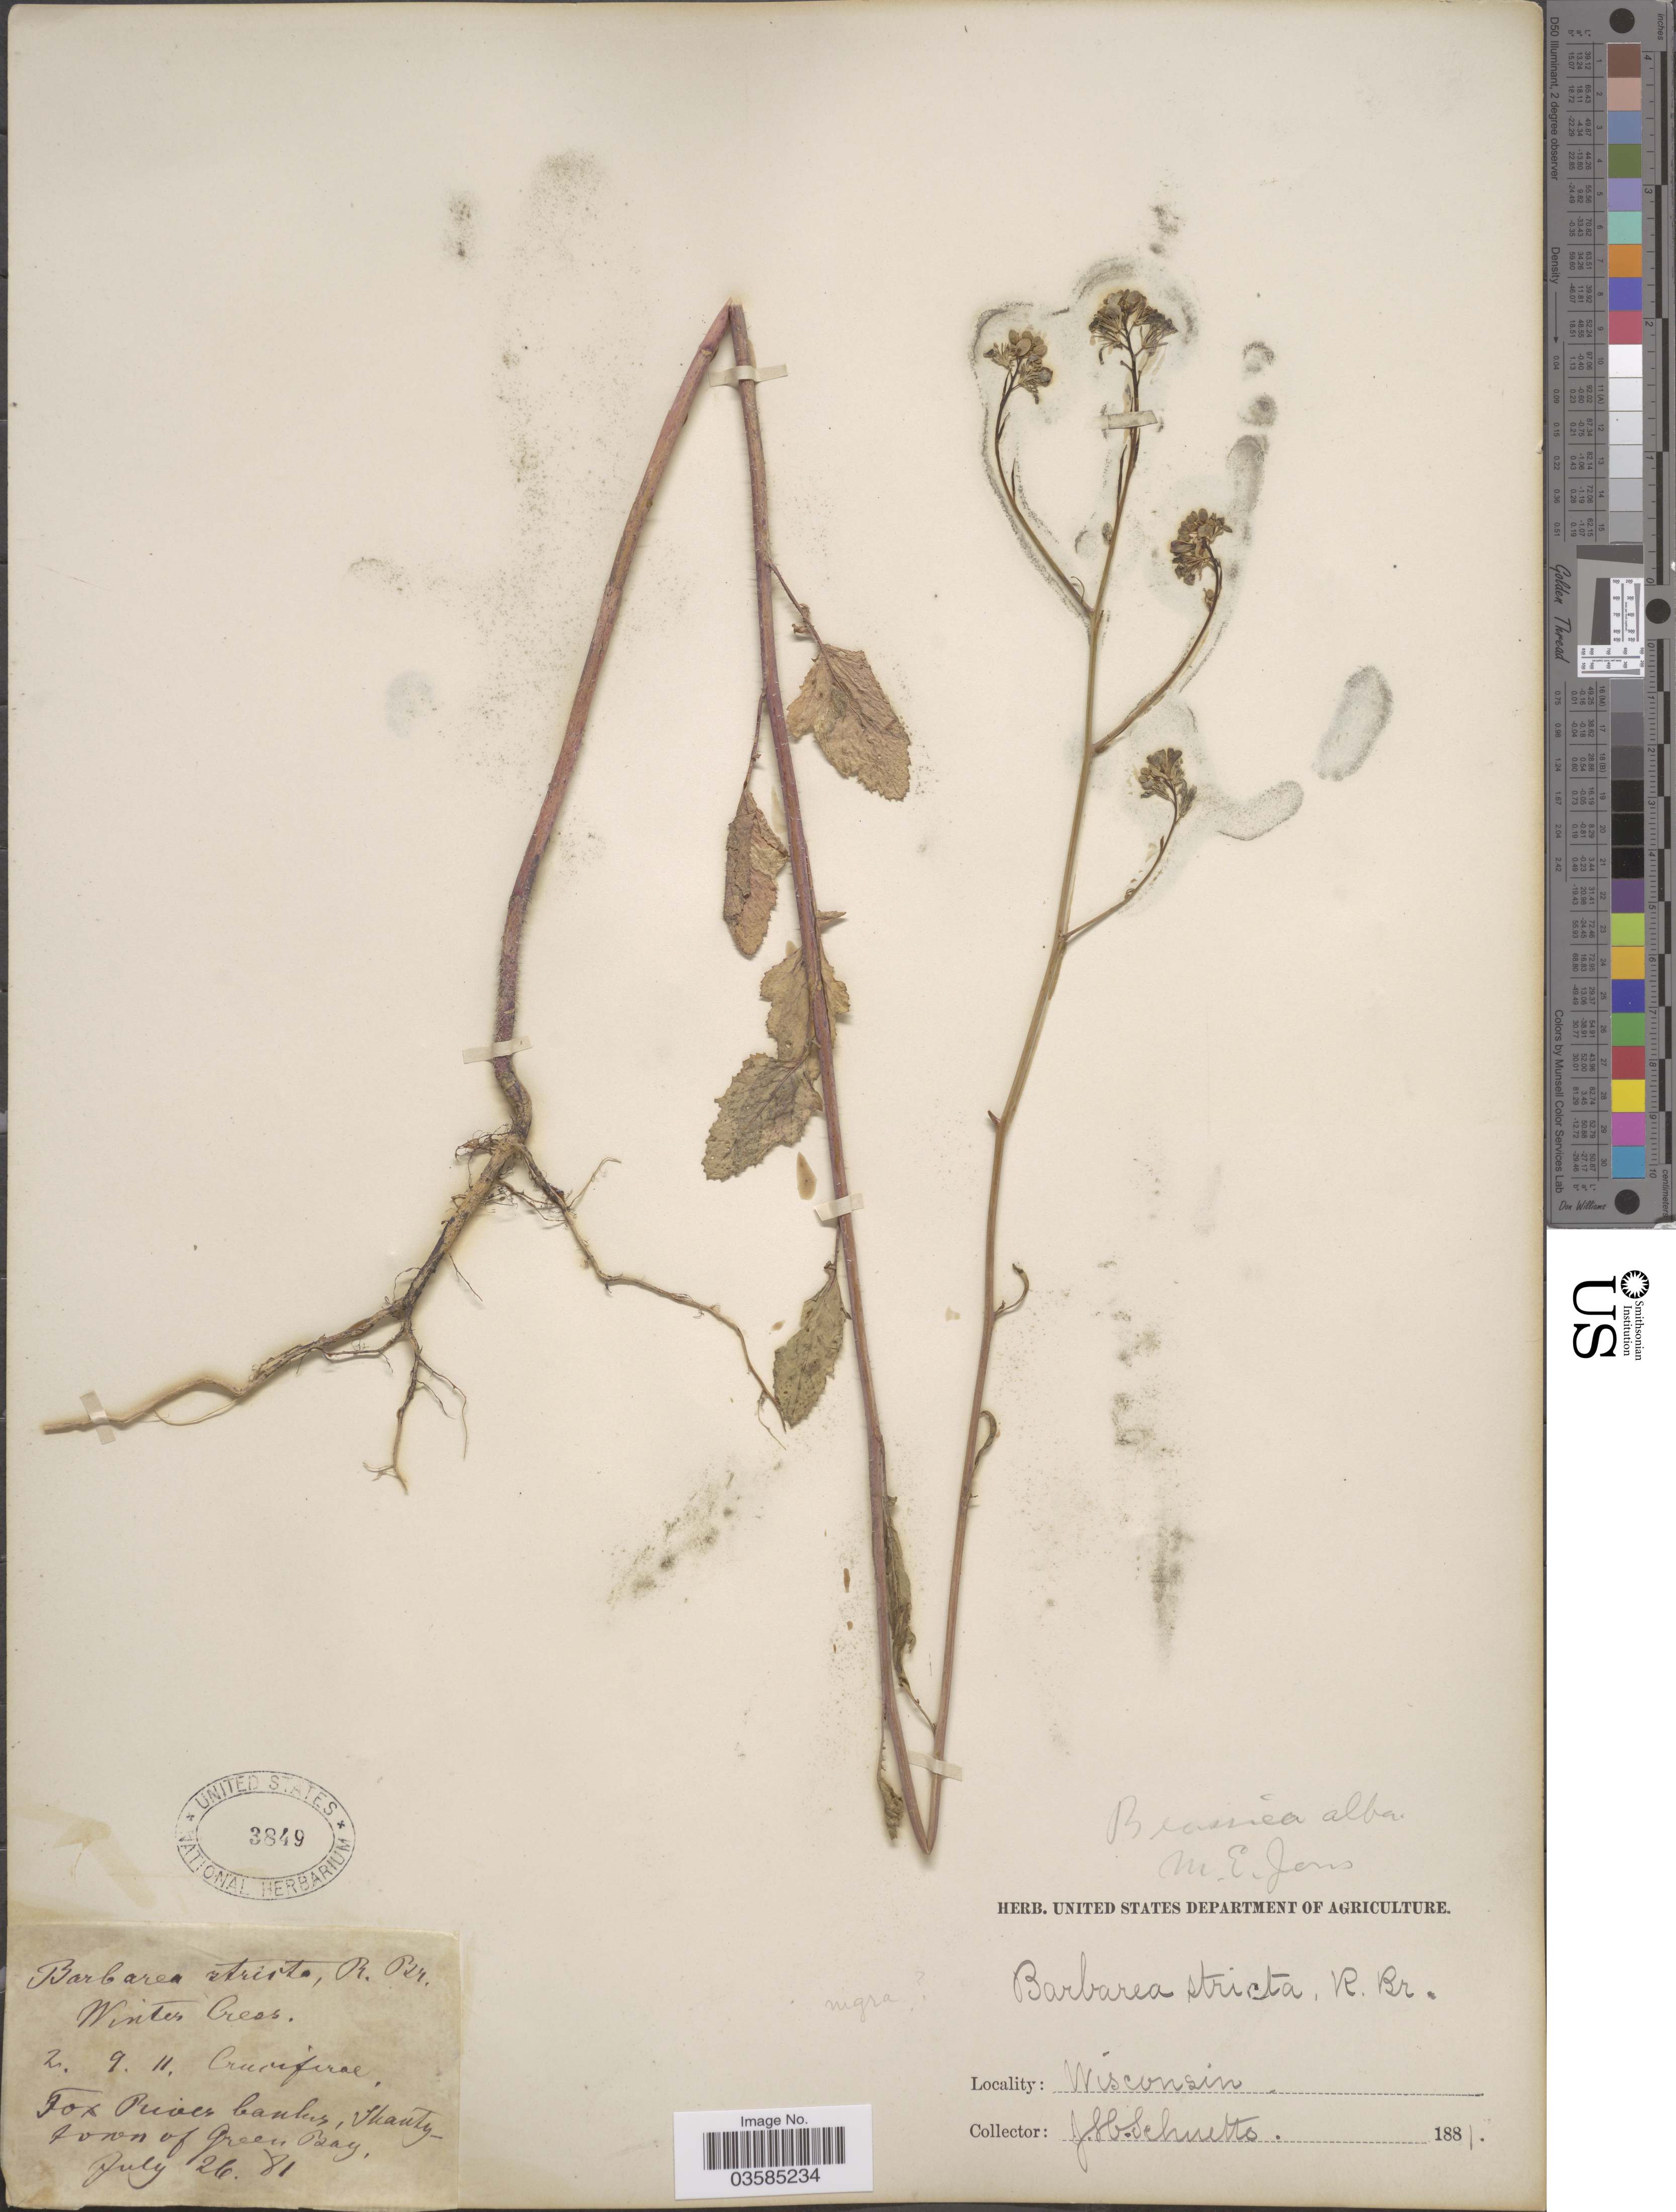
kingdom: Plantae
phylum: Tracheophyta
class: Magnoliopsida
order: Brassicales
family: Brassicaceae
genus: Brassica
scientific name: Brassica nigra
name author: (L.) W.D.J. Koch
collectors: J. H. Schuette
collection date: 1881-07-26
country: United States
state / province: Wisconsin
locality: Fox River banks. Shanty town of Green Bay.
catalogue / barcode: US 3849